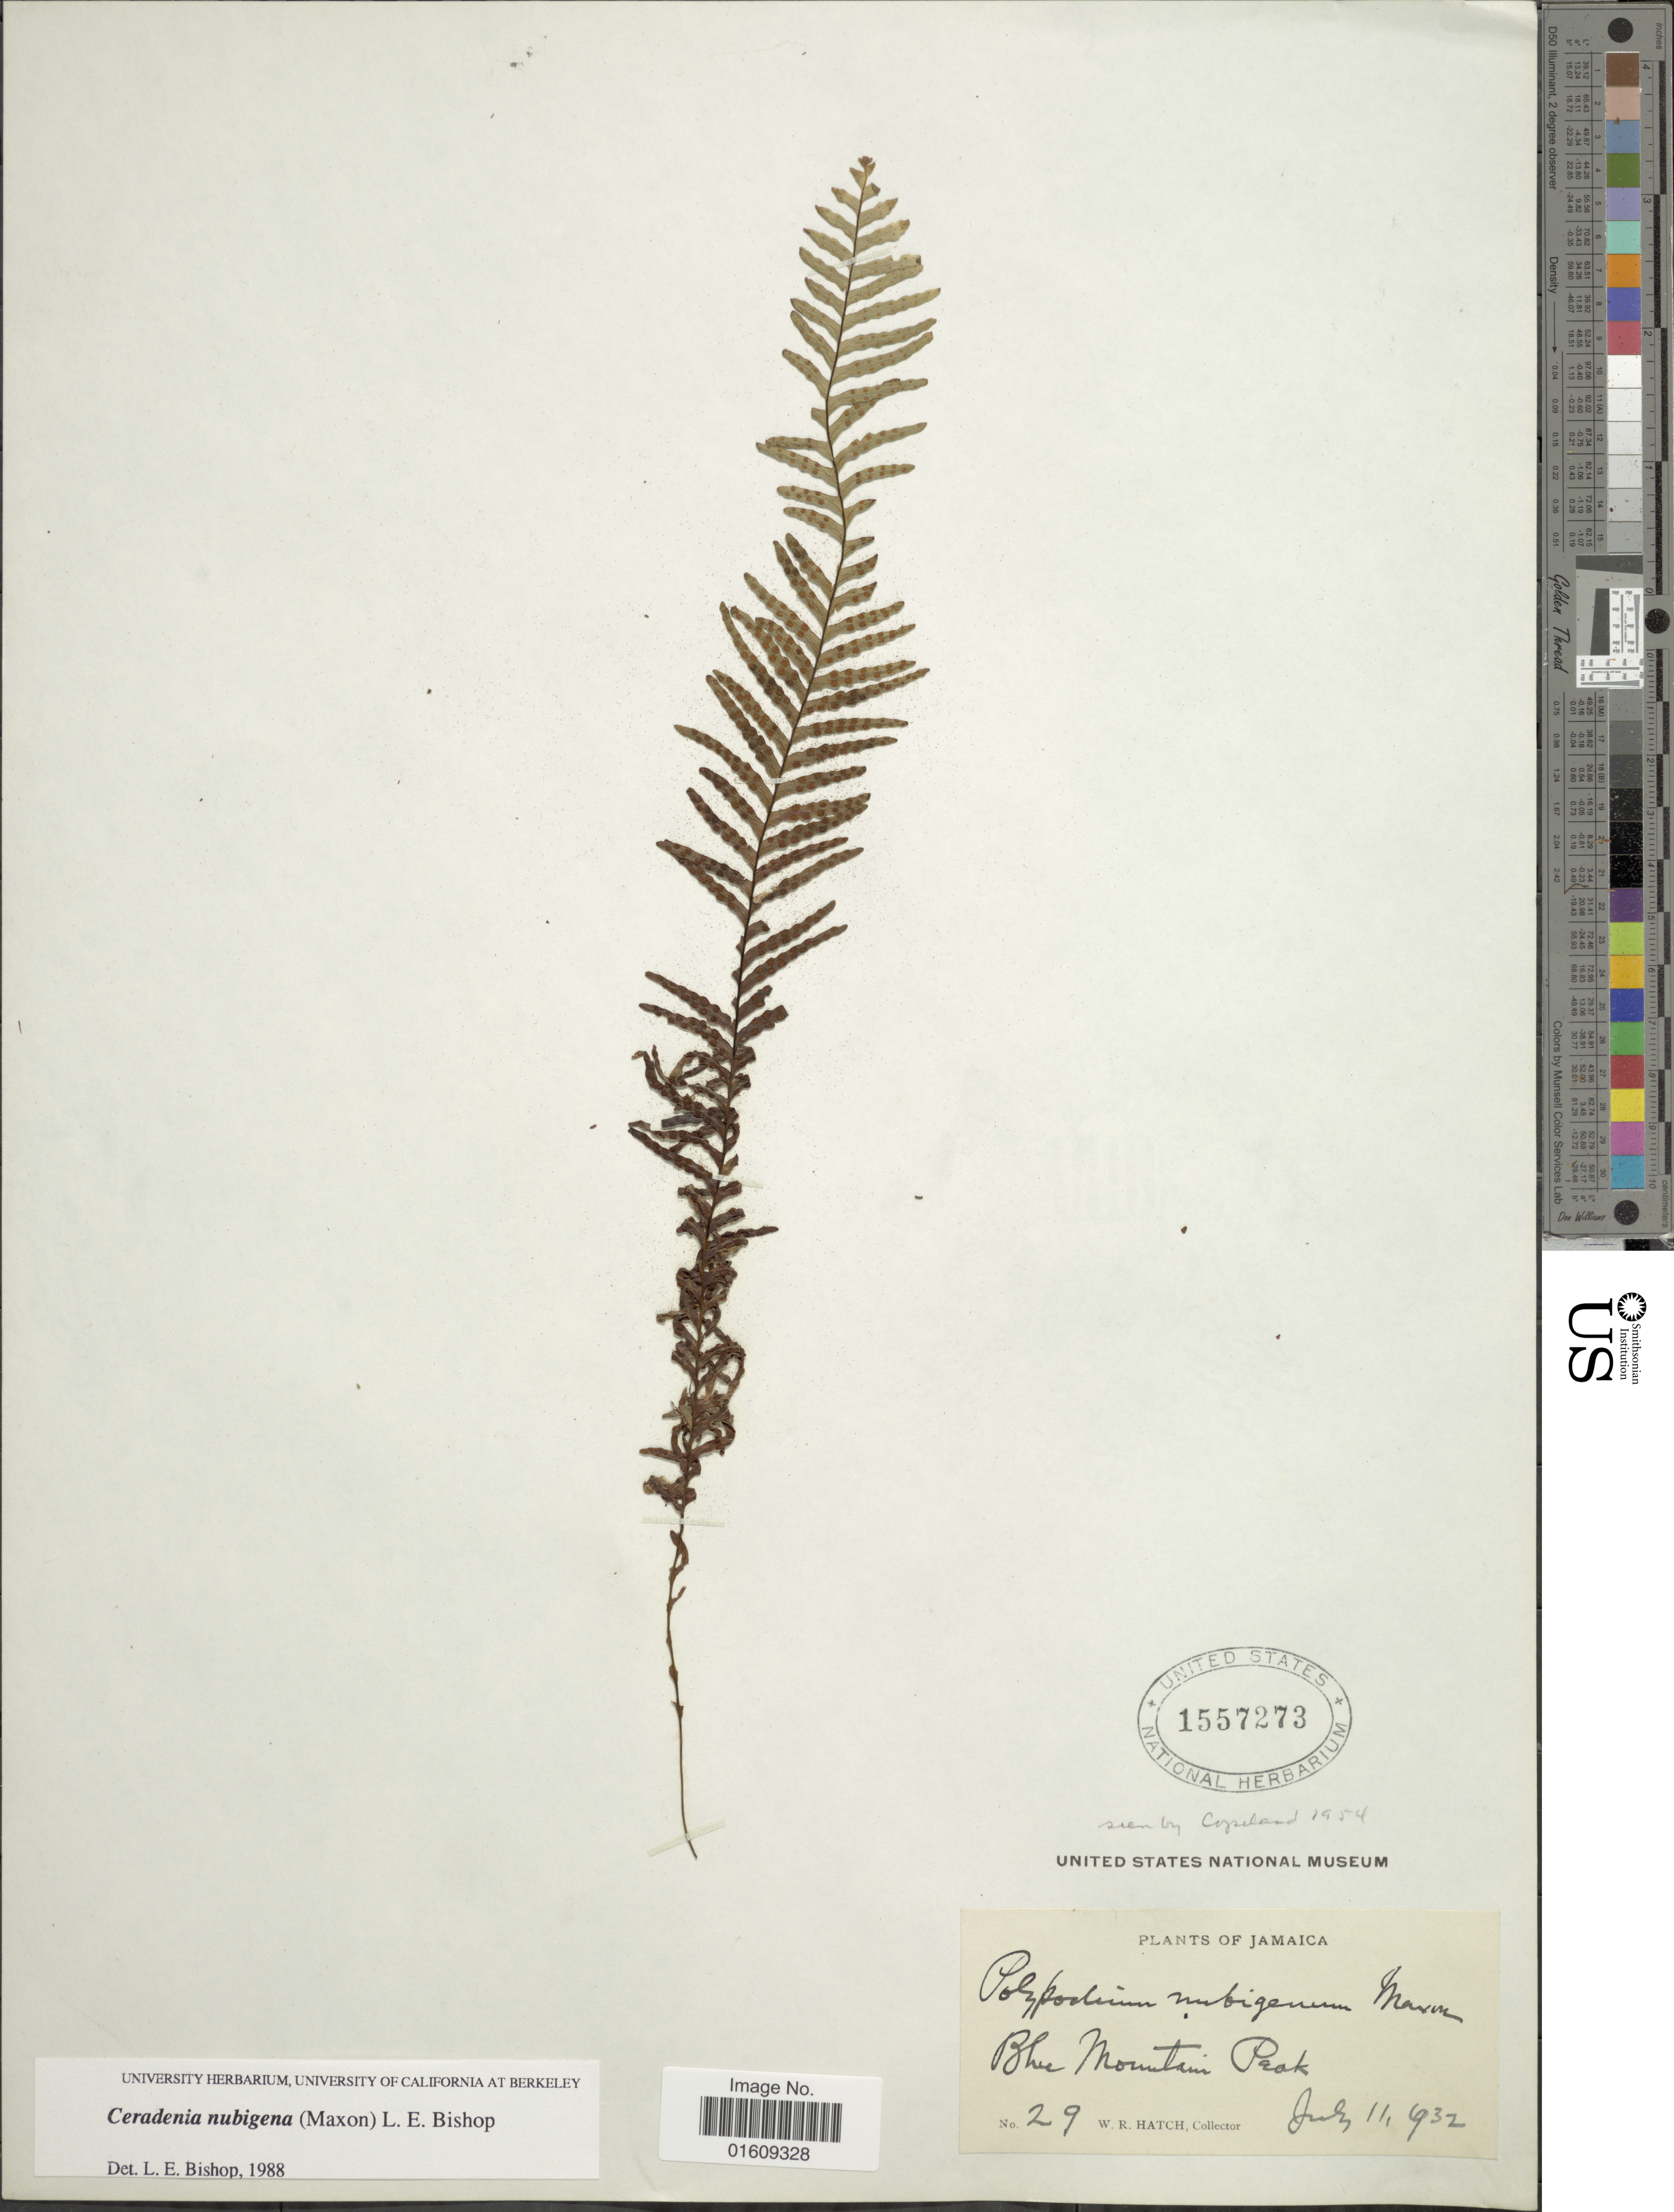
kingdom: Plantae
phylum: Tracheophyta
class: Polypodiopsida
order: Polypodiales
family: Polypodiaceae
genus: Ceradenia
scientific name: Ceradenia nubigena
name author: (Maxon) L.E. Bishop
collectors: W. Hatch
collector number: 29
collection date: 1932-07-11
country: Jamaica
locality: Jamaica, Blue Mountain Peak.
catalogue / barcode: US 1557273